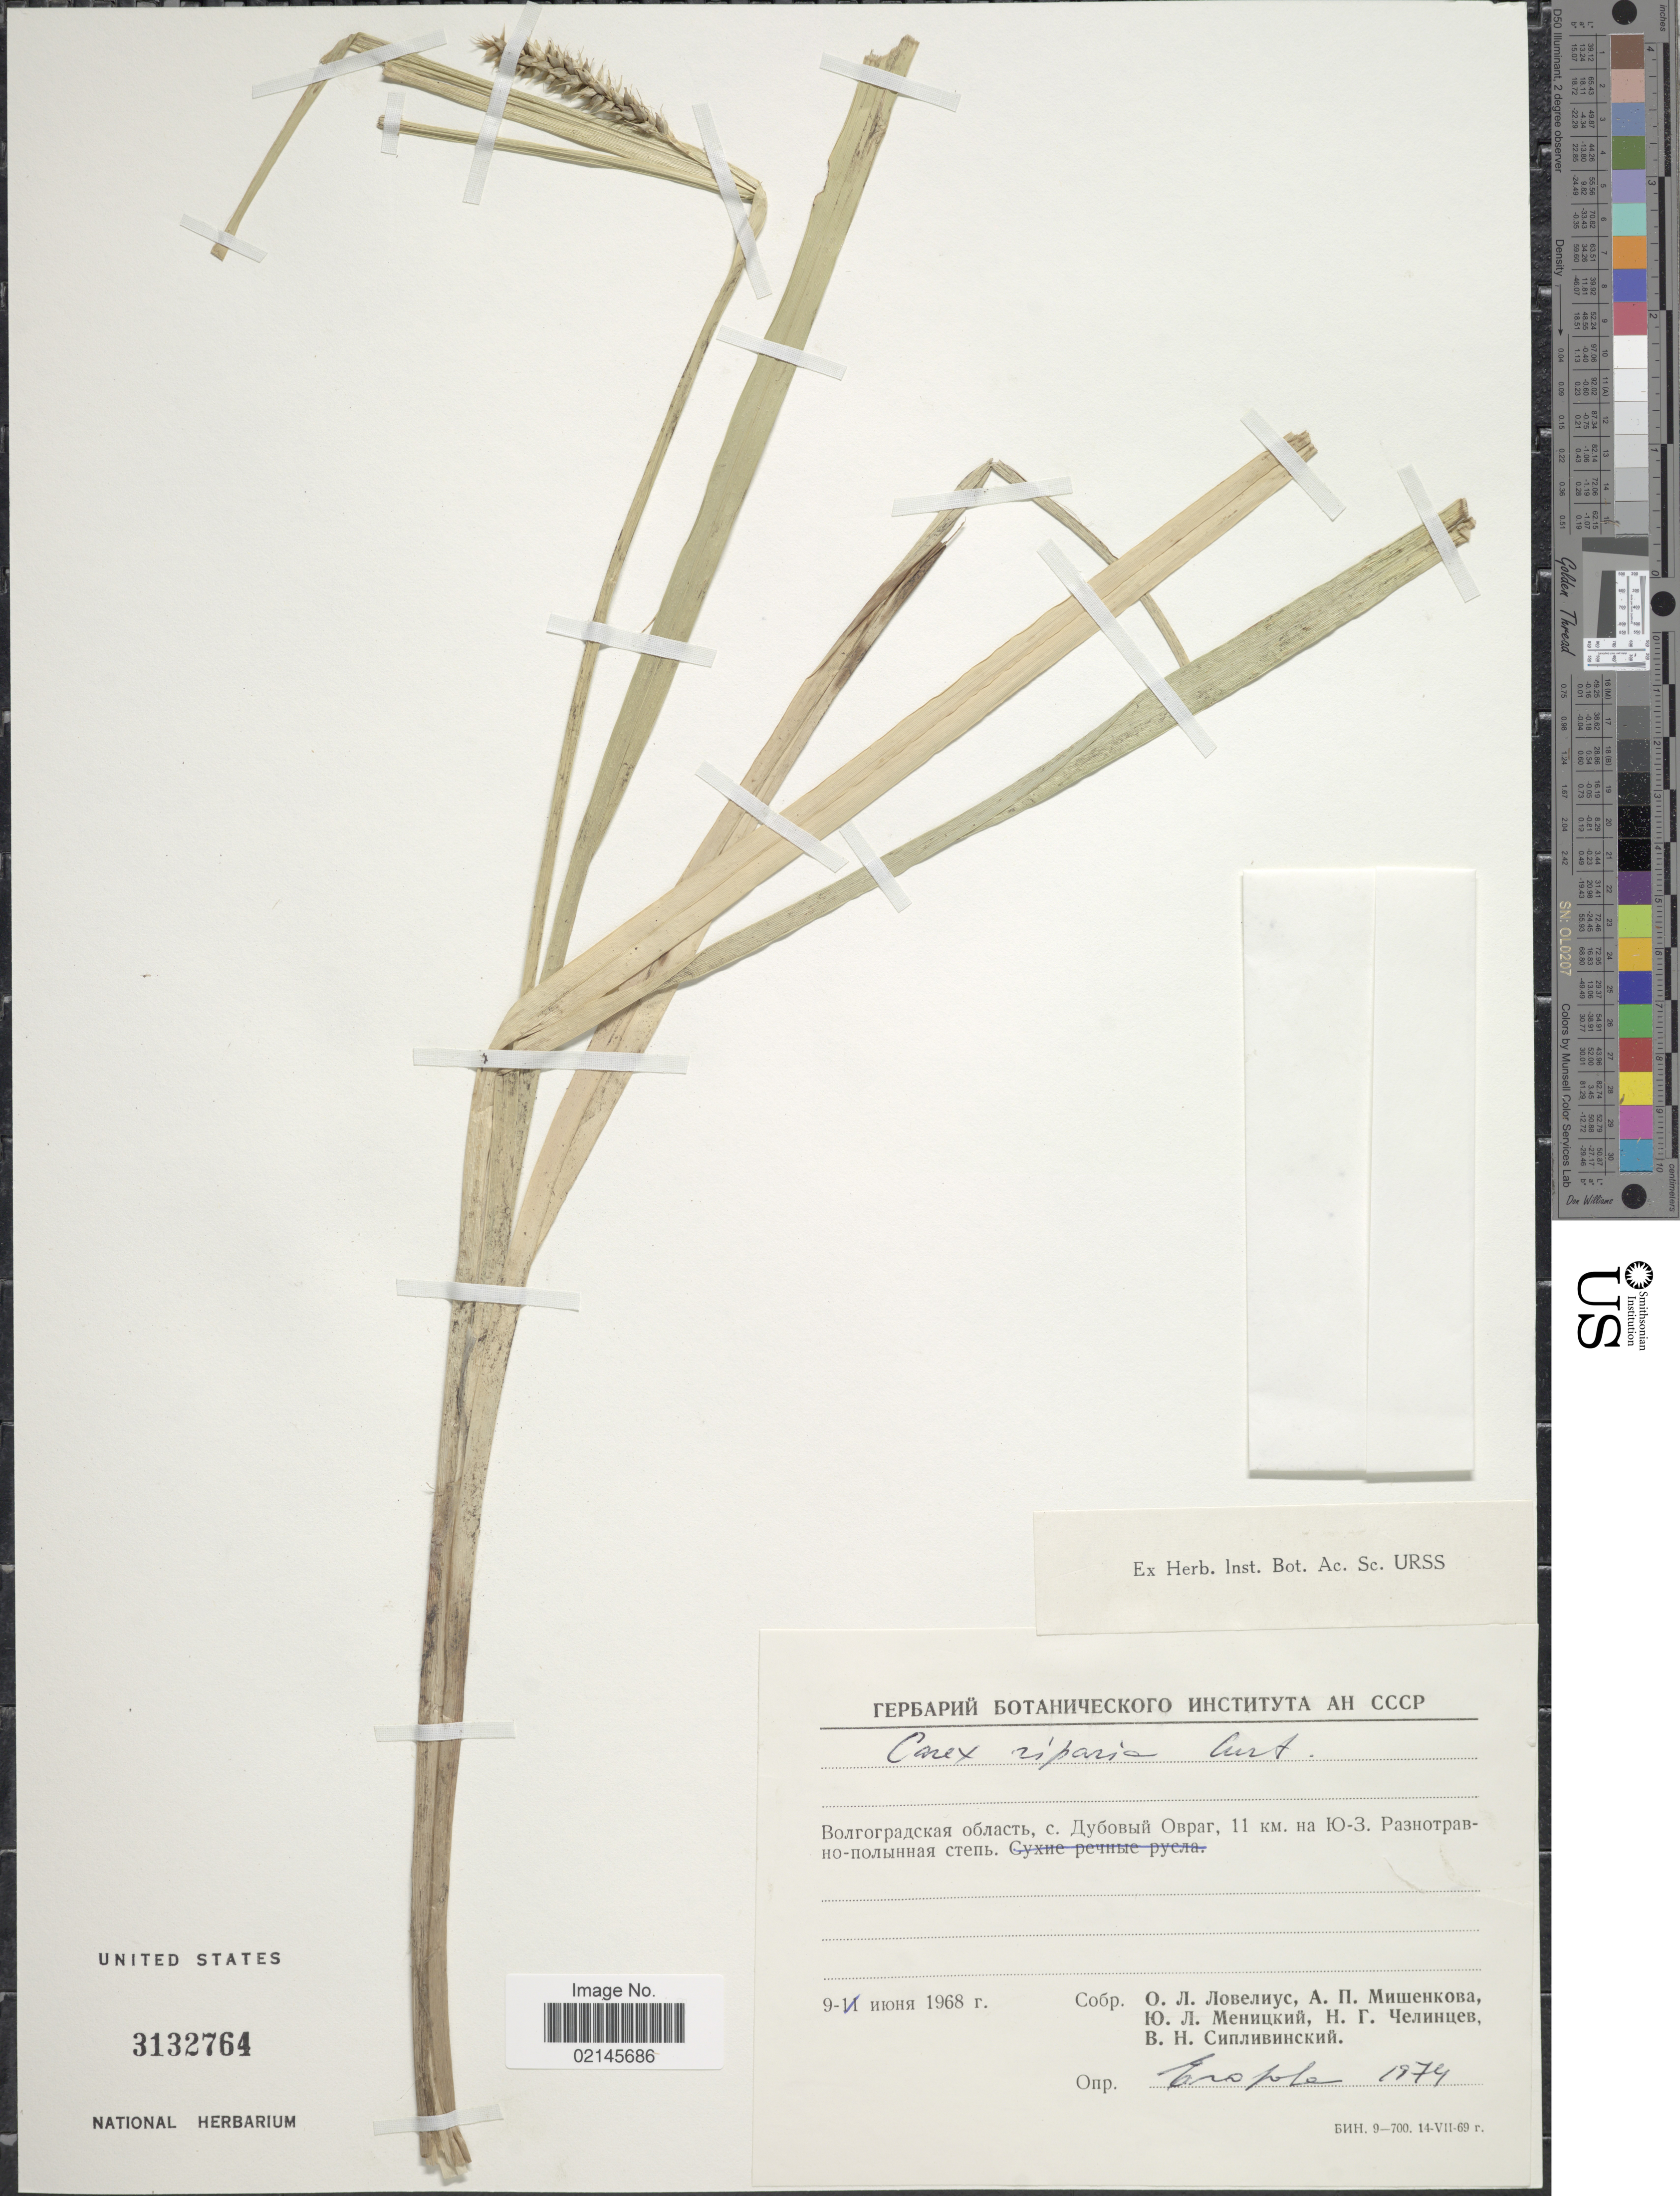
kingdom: Plantae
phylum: Tracheophyta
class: Liliopsida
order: Poales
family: Cyperaceae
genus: Carex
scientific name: Carex riparia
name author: Curtis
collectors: Collector illegible, Collector illegible, Collector illegible, Collector illegible & Collector illegible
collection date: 1968-03-09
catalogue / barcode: US 3132764